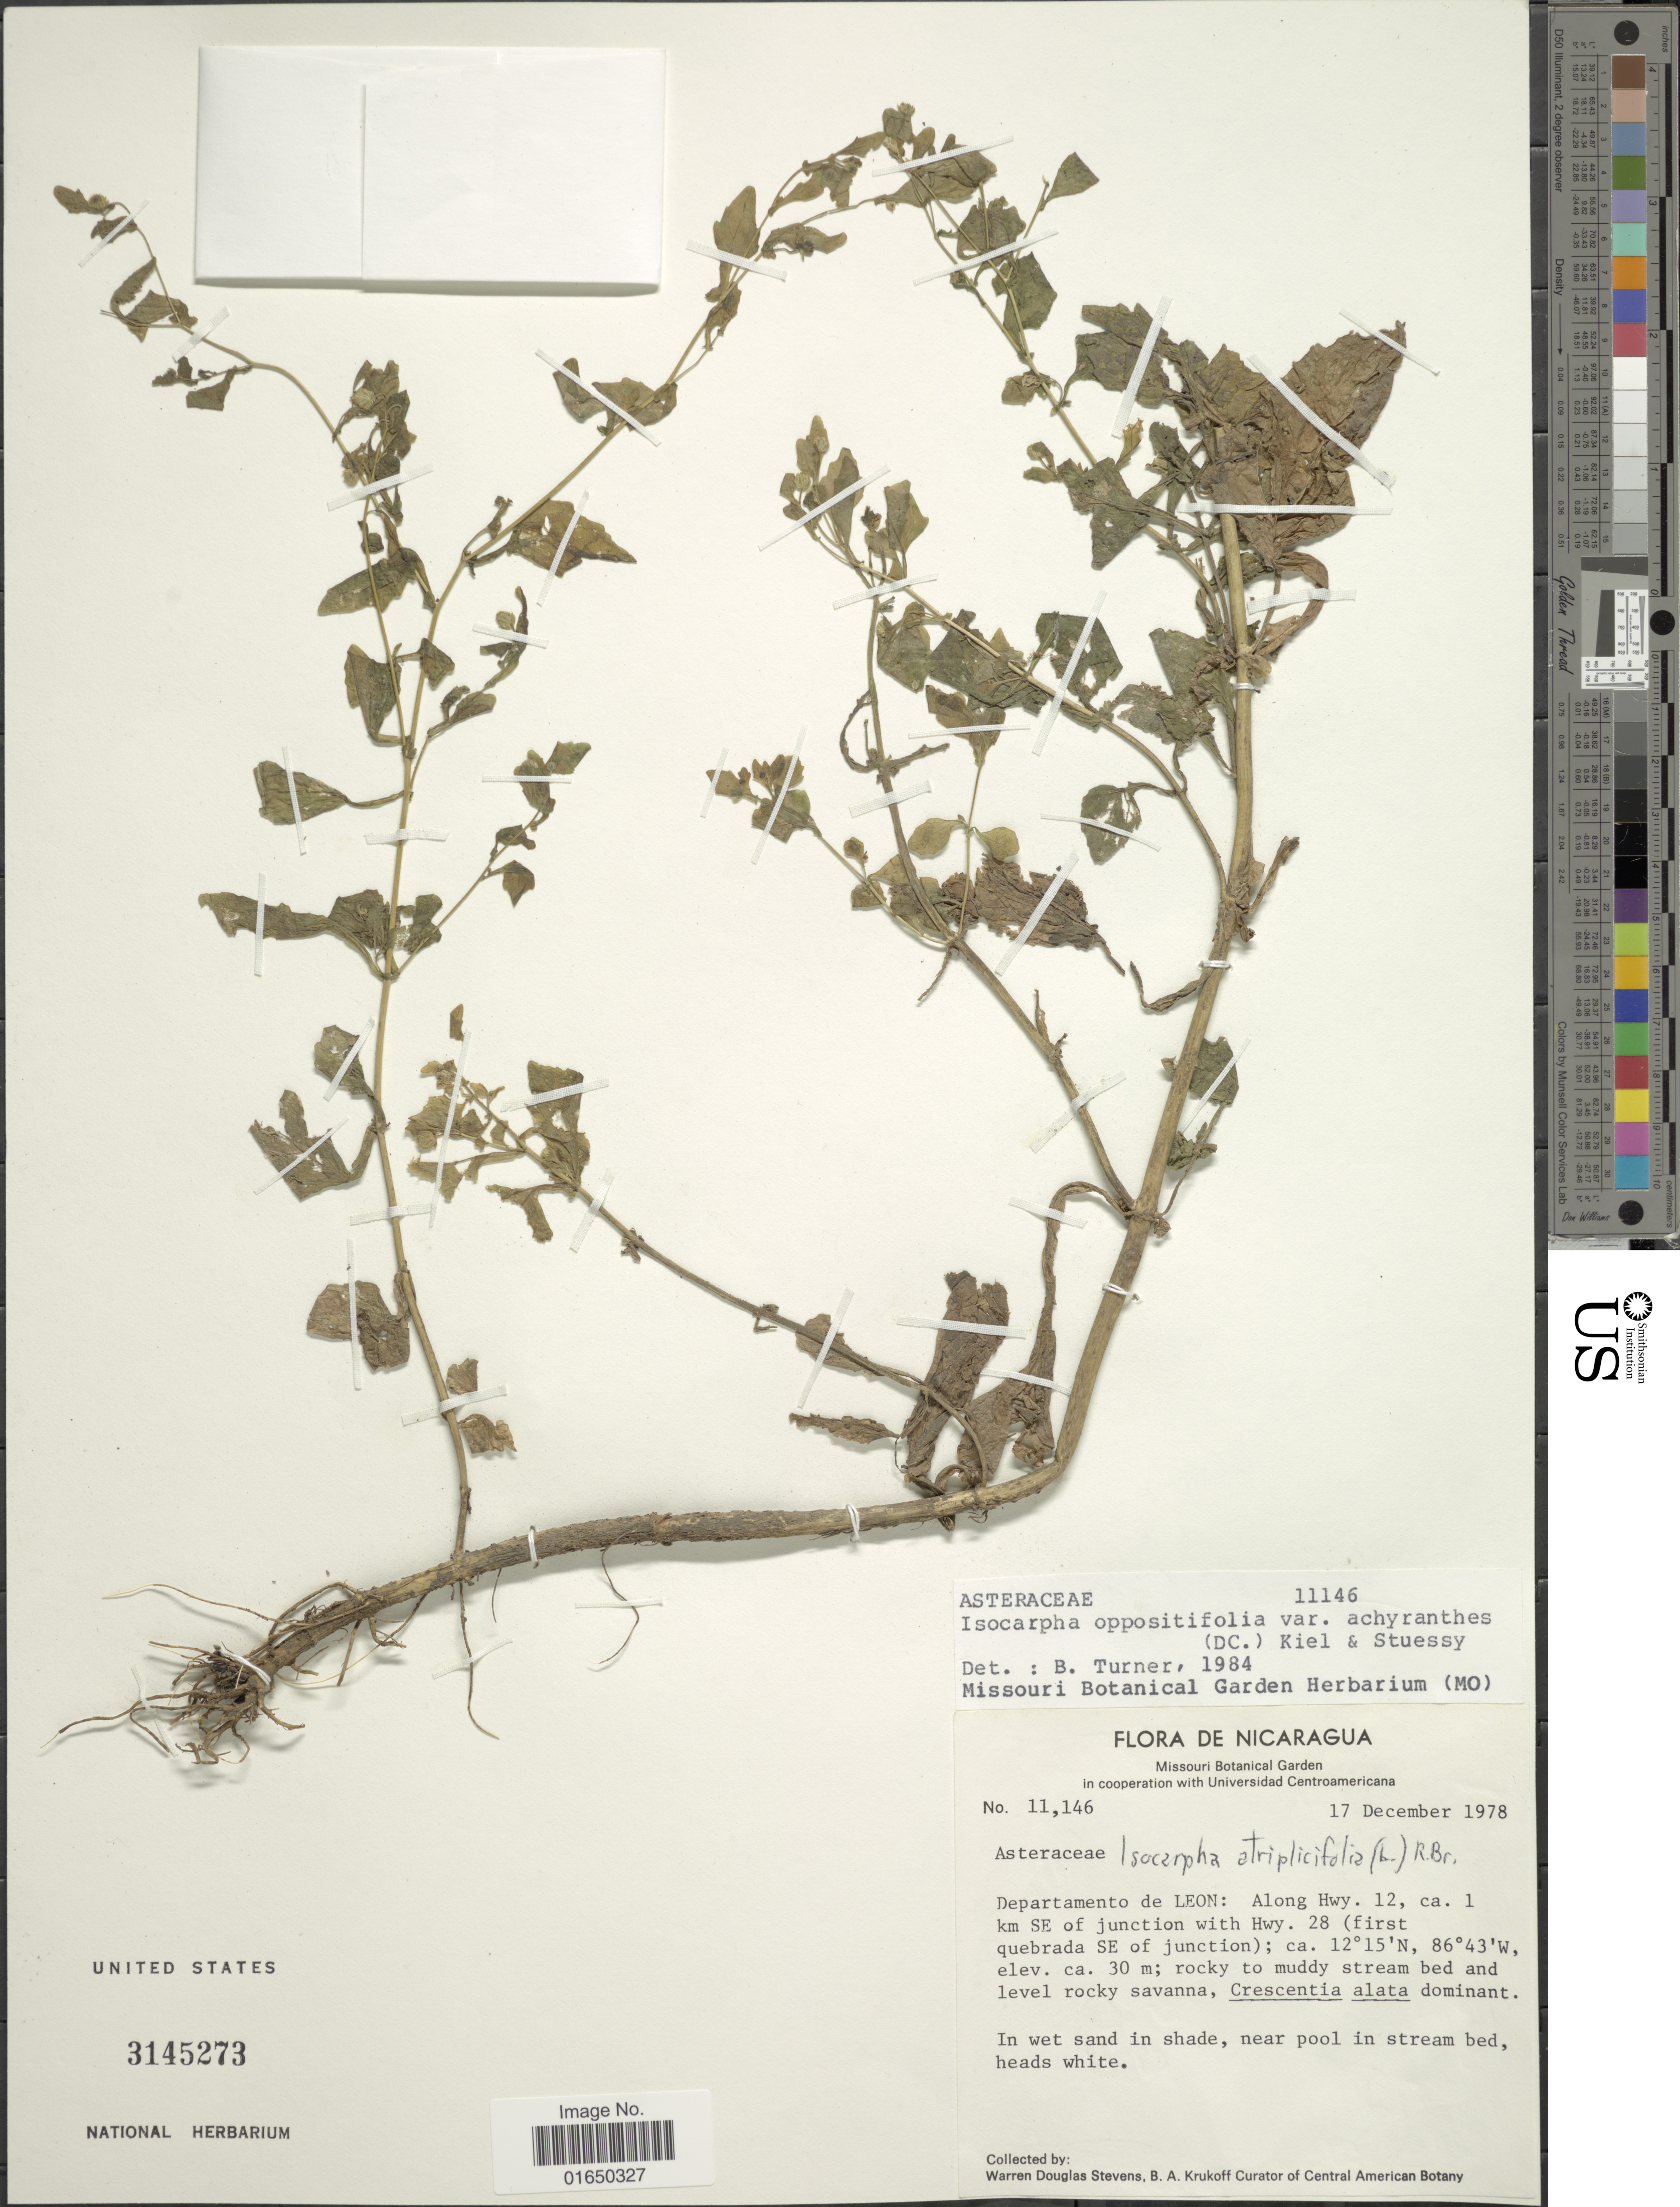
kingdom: Plantae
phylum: Tracheophyta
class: Magnoliopsida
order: Asterales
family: Asteraceae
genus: Isocarpha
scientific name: Isocarpha atriplicifolia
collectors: W. D. Stevens & Collector illegible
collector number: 11146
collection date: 1978-12-17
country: Nicaragua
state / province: Leon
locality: Departamento de Leon: Along Hwy. 12, ca. 1 km SE of junction with Hwy. 28 (first quebrada SE of junction)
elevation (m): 30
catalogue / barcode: US 3145273